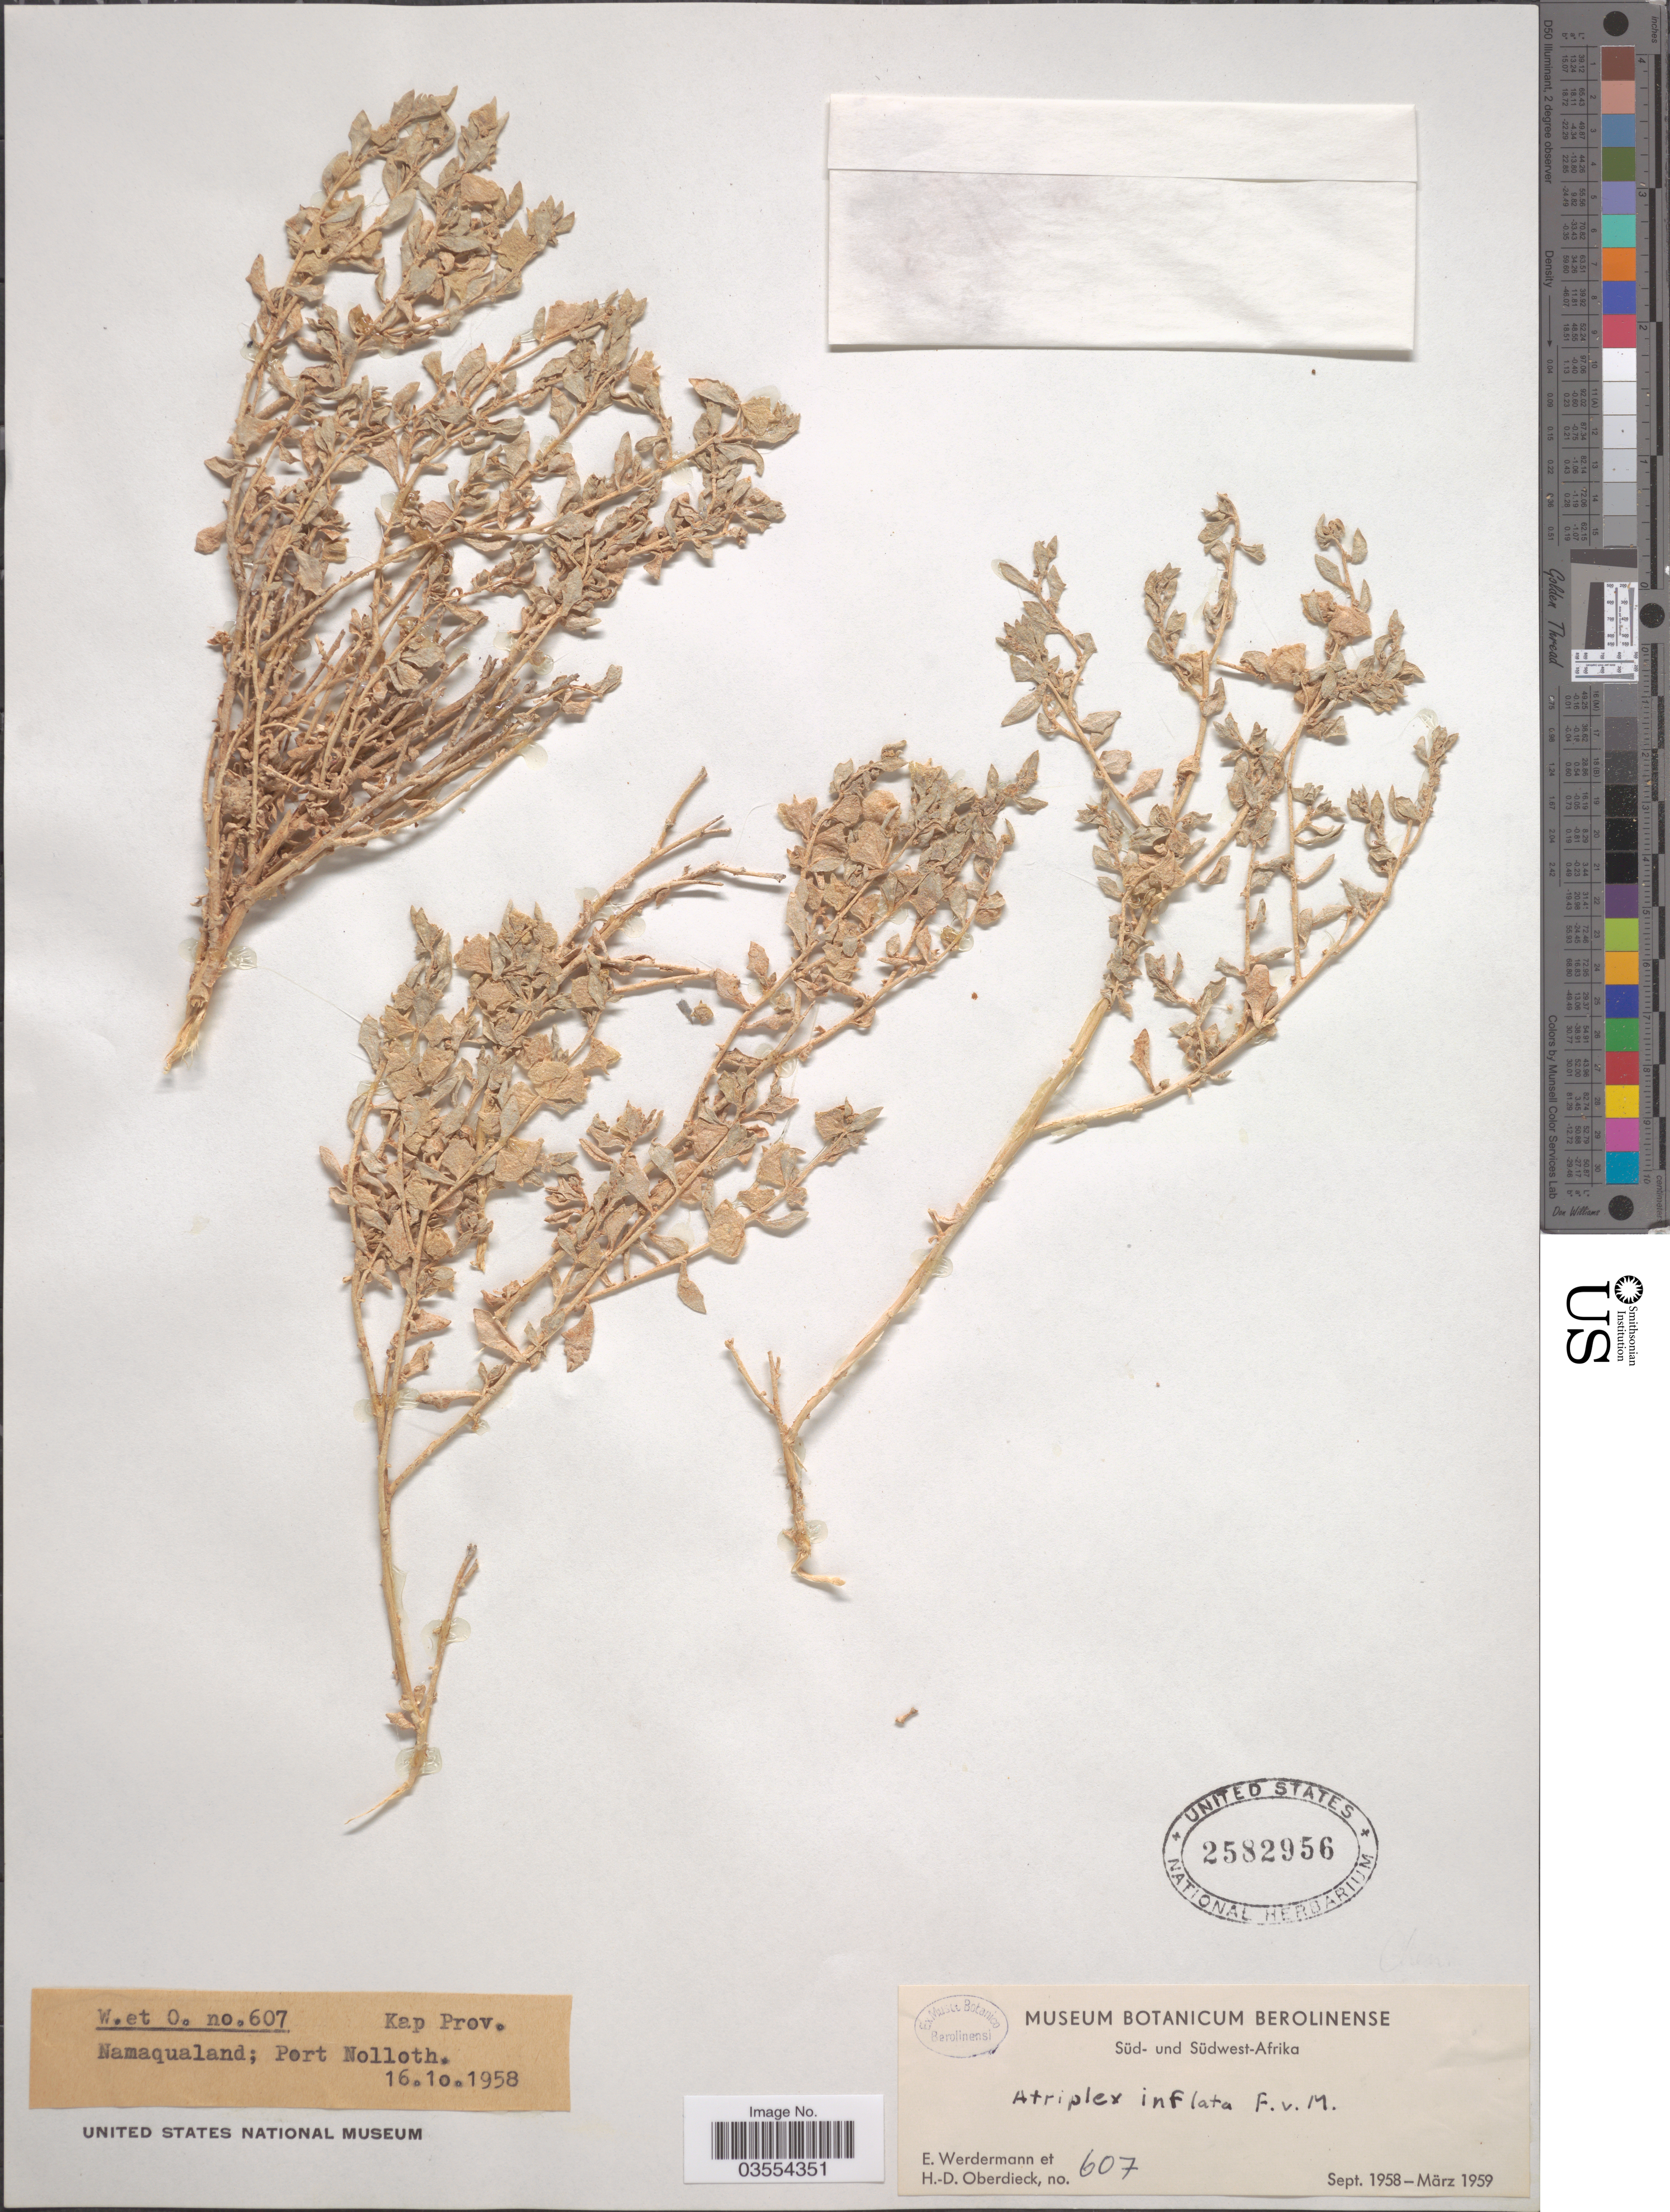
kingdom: Plantae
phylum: Tracheophyta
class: Magnoliopsida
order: Caryophyllales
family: Amaranthaceae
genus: Atriplex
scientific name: Atriplex lindleyi subsp. inflata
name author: (F. Muell.) Paul G. Wilson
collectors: E. Werdermann & H. Oberdieck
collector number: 607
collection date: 1958-10-16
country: South Africa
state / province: Northern Cape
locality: Kap Prov., Namaqualand; Port Nolloth.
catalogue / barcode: US 2582956